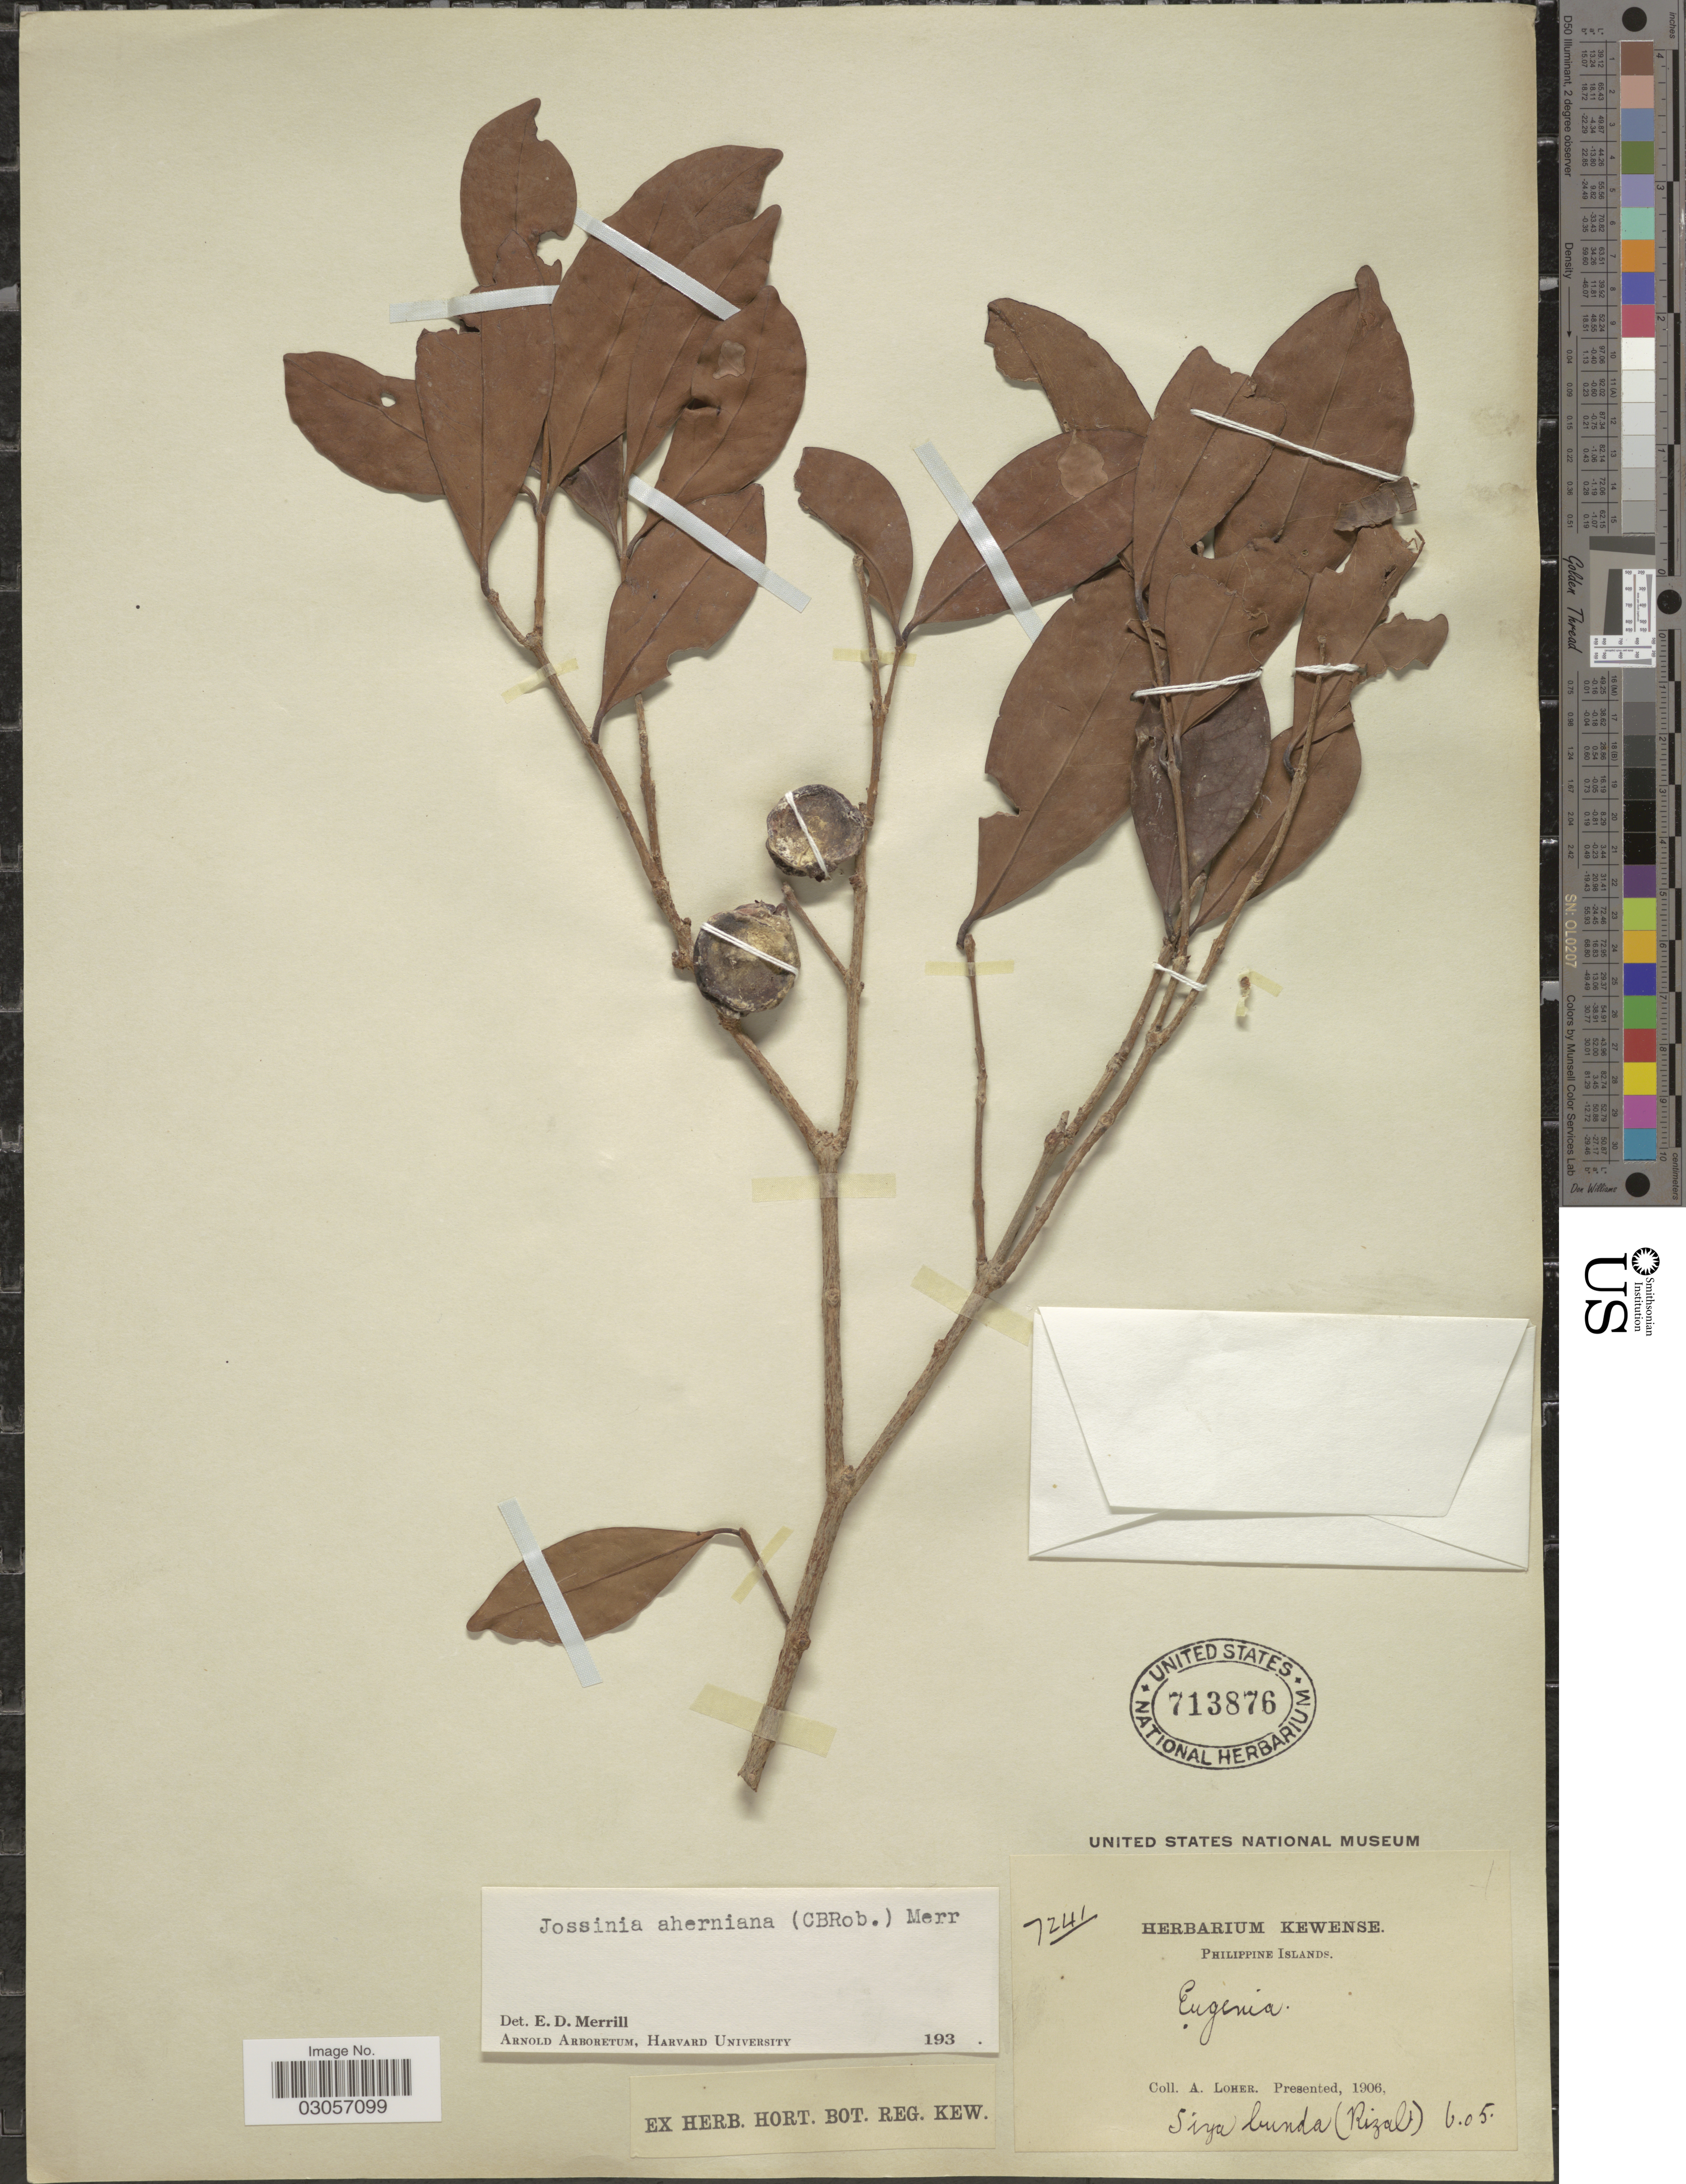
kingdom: Plantae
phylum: Tracheophyta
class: Magnoliopsida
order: Myrtales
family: Myrtaceae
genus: Eugenia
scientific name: Eugenia aherniana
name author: C.B. Rob.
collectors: A. Loher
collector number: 7241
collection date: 1906-05-06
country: Philippines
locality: Siya bunda (Rizal).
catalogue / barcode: US 713876